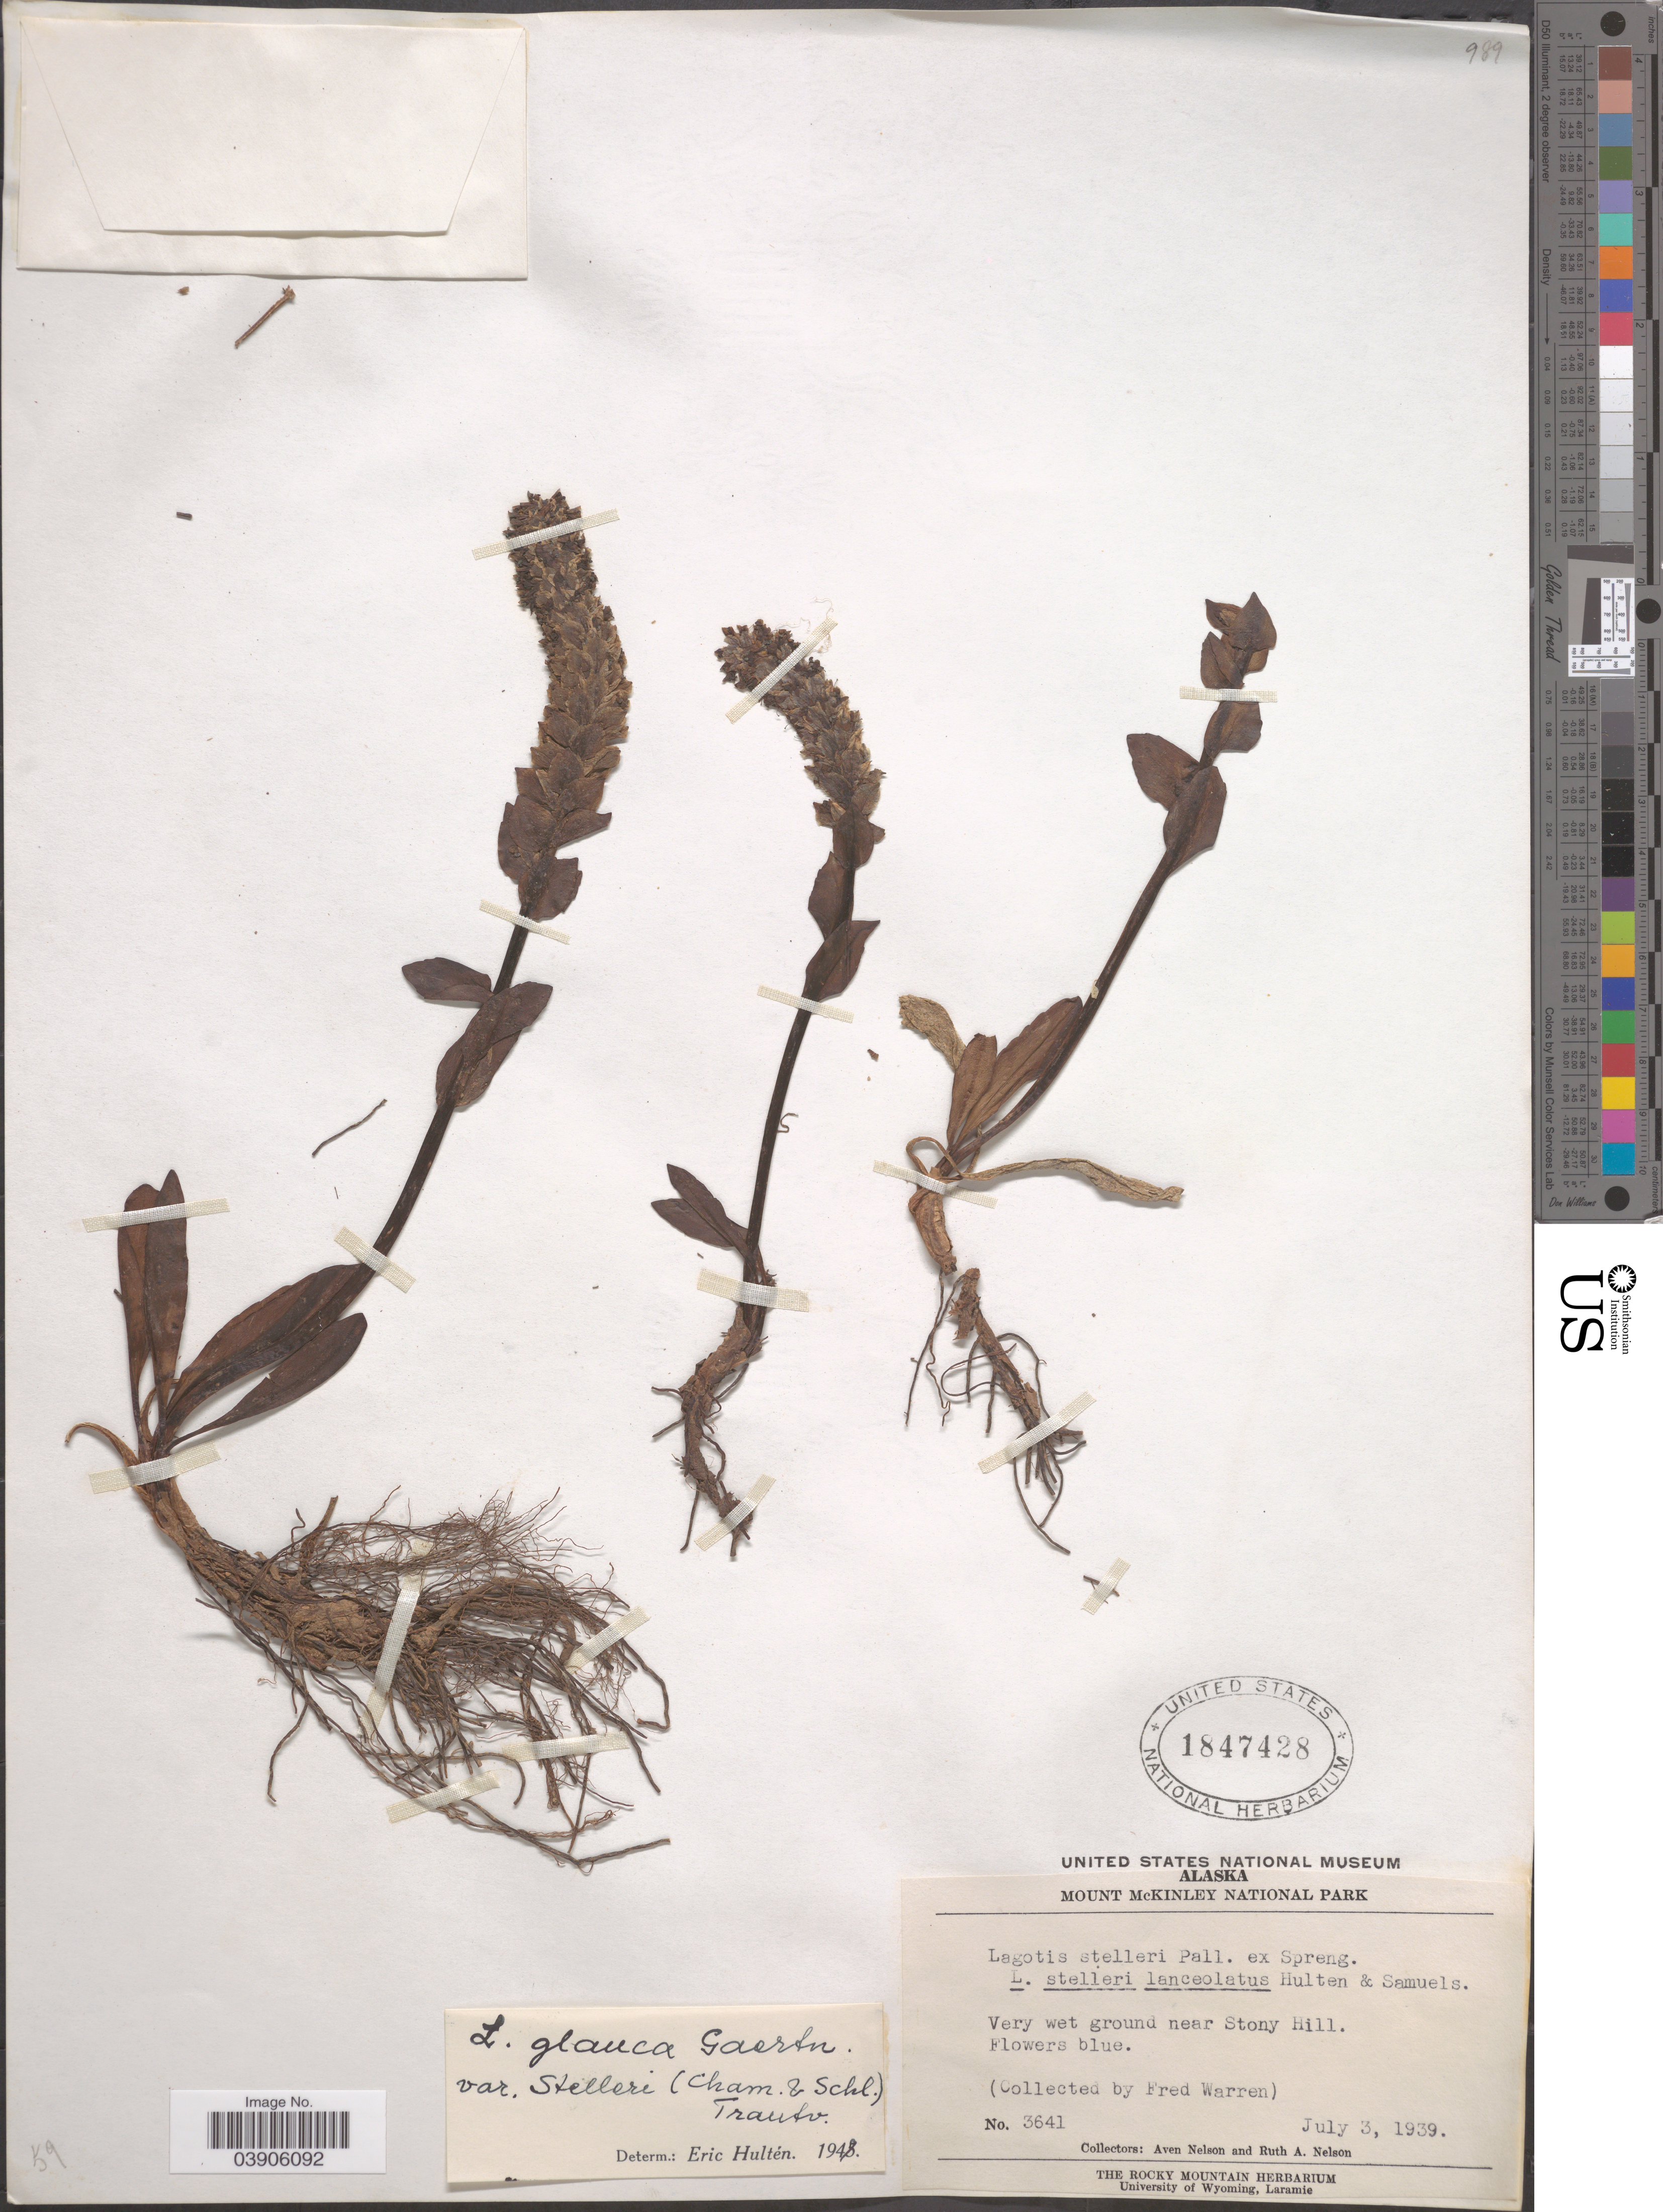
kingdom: Plantae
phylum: Tracheophyta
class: Magnoliopsida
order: Lamiales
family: Plantaginaceae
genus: Lagotis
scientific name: Lagotis glauca var. stelleri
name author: Trautv.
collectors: A. Nelson, R. A. Nelson & F. Warren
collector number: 3641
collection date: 1939-07-03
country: United States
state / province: Alaska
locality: Mount McKinley National Park. Very wet ground near Stony Hill.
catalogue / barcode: US 1847428